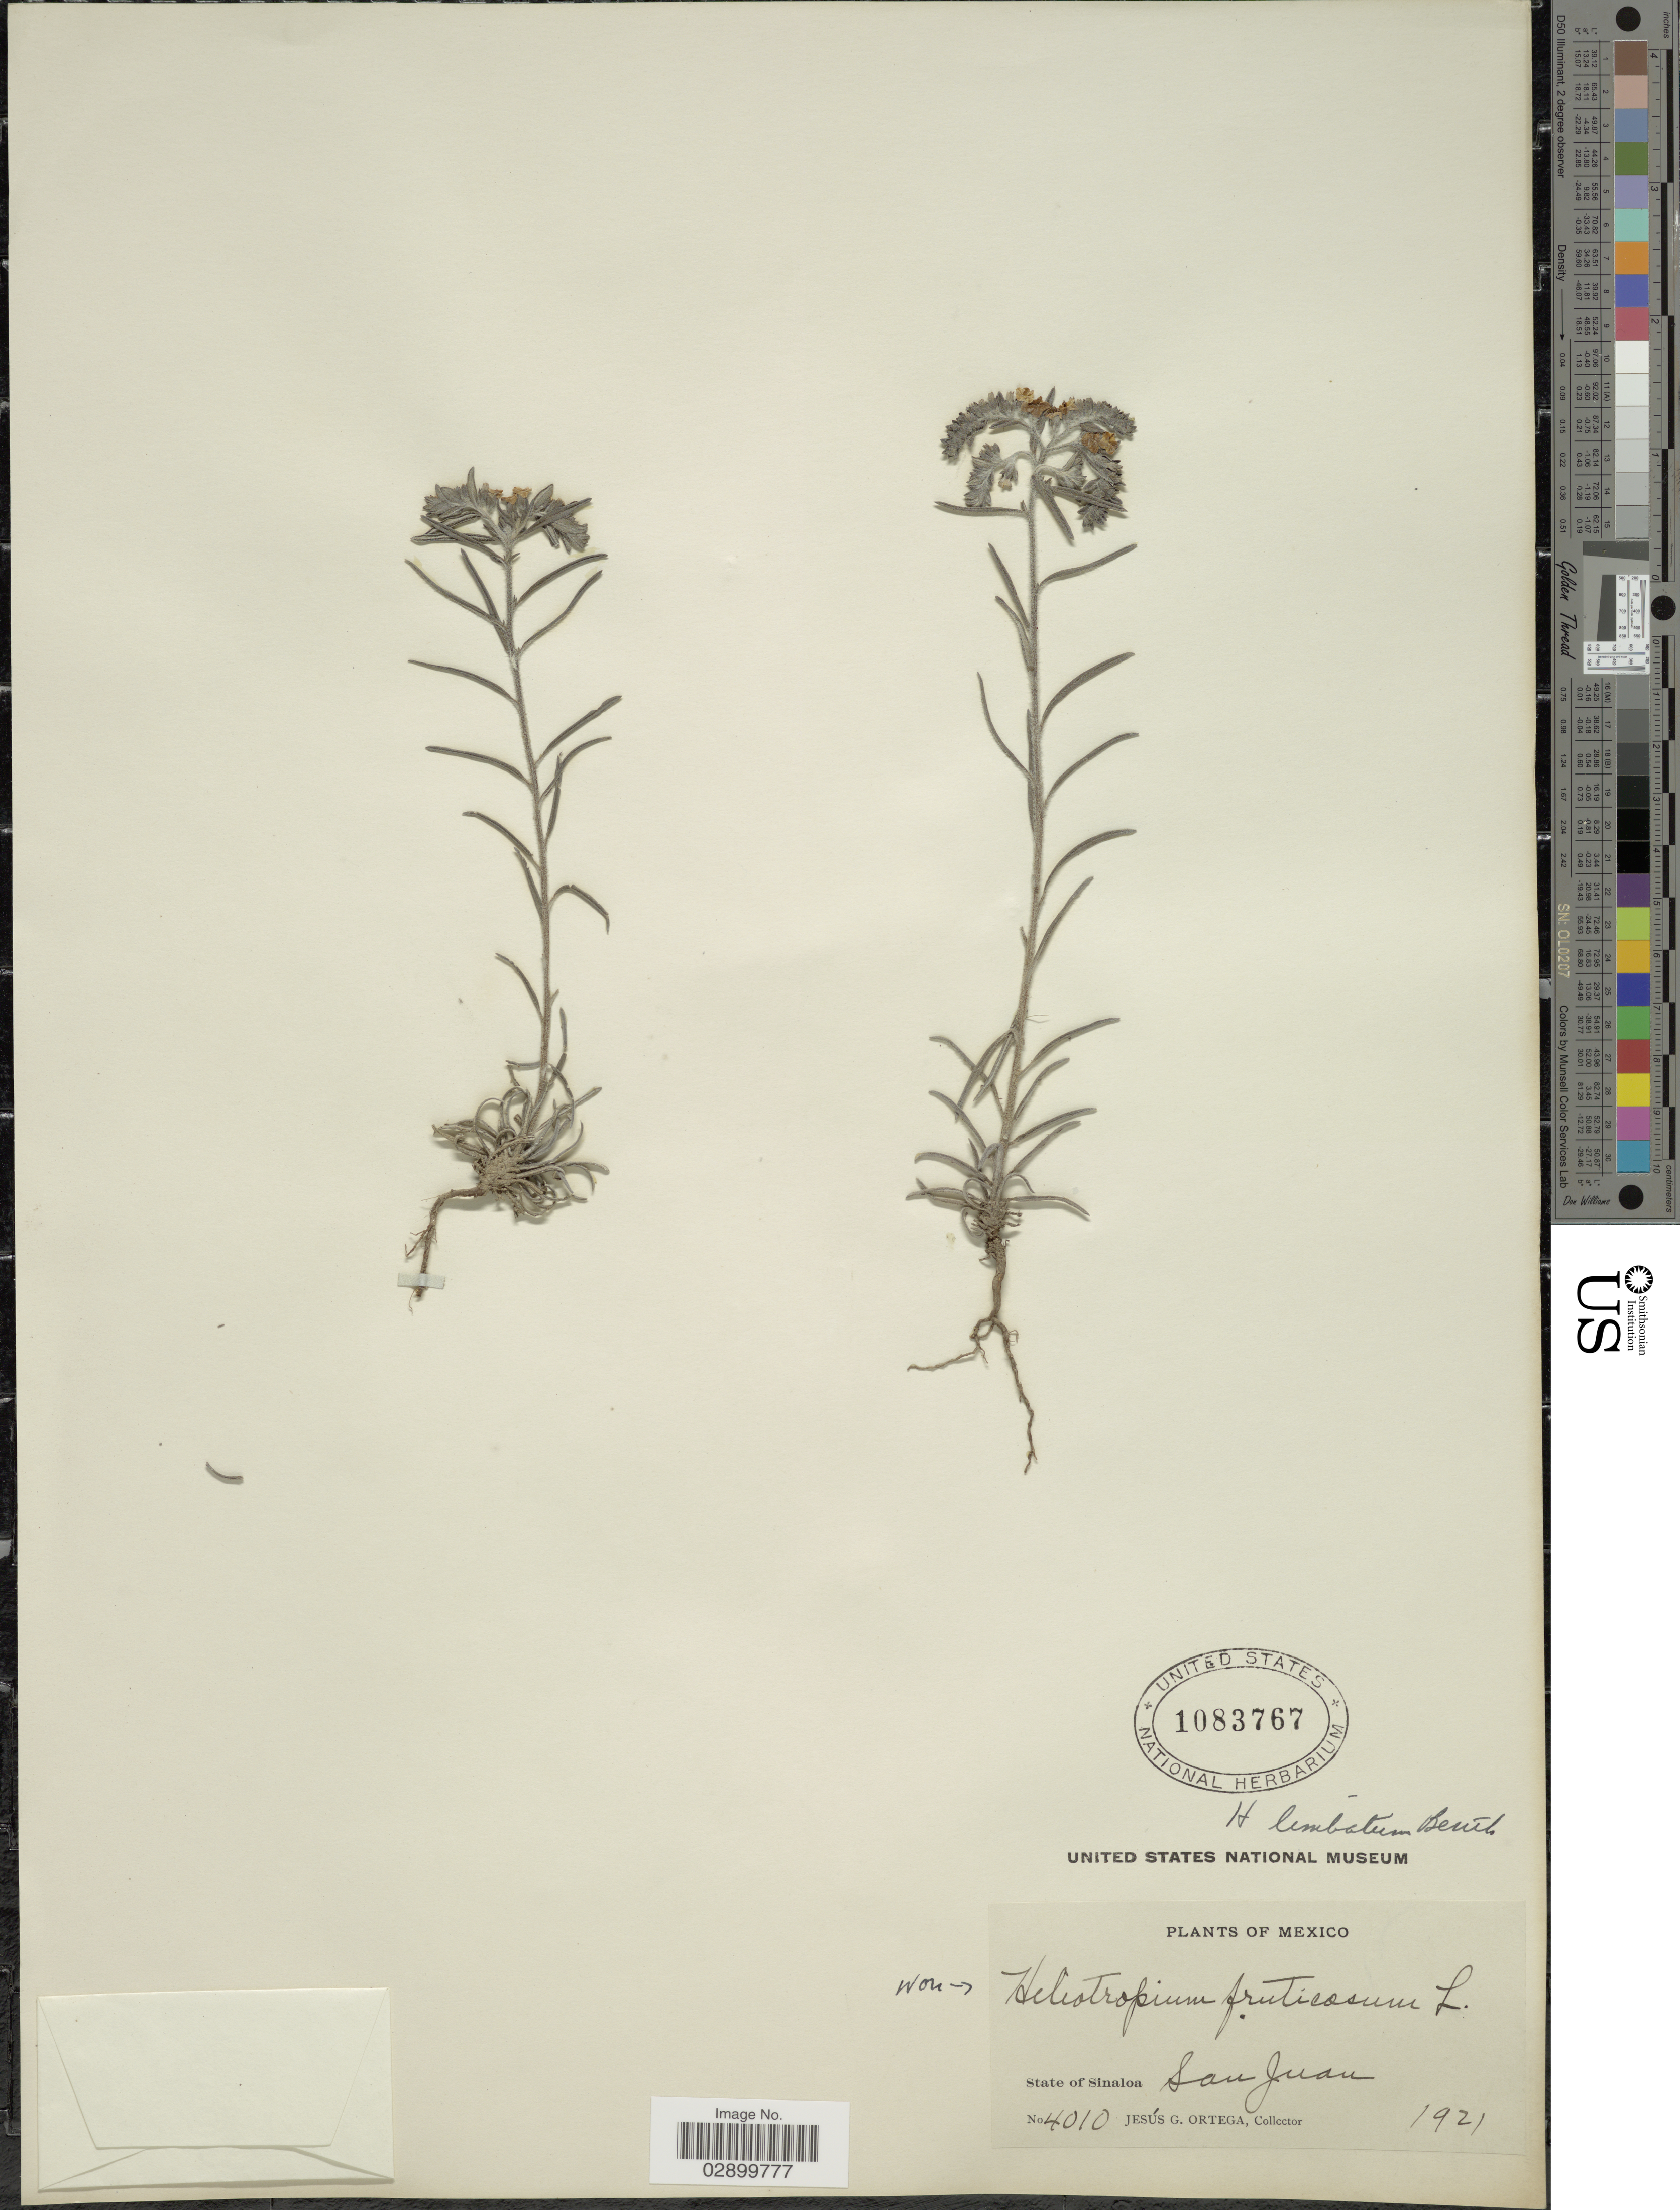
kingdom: Plantae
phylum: Tracheophyta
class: Magnoliopsida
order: Boraginales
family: Heliotropiaceae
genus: Heliotropium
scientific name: Heliotropium limbatum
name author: Benth.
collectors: J. Ortega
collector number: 4010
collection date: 1921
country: Mexico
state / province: Sinaloa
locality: San Juan.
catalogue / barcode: US 1083767